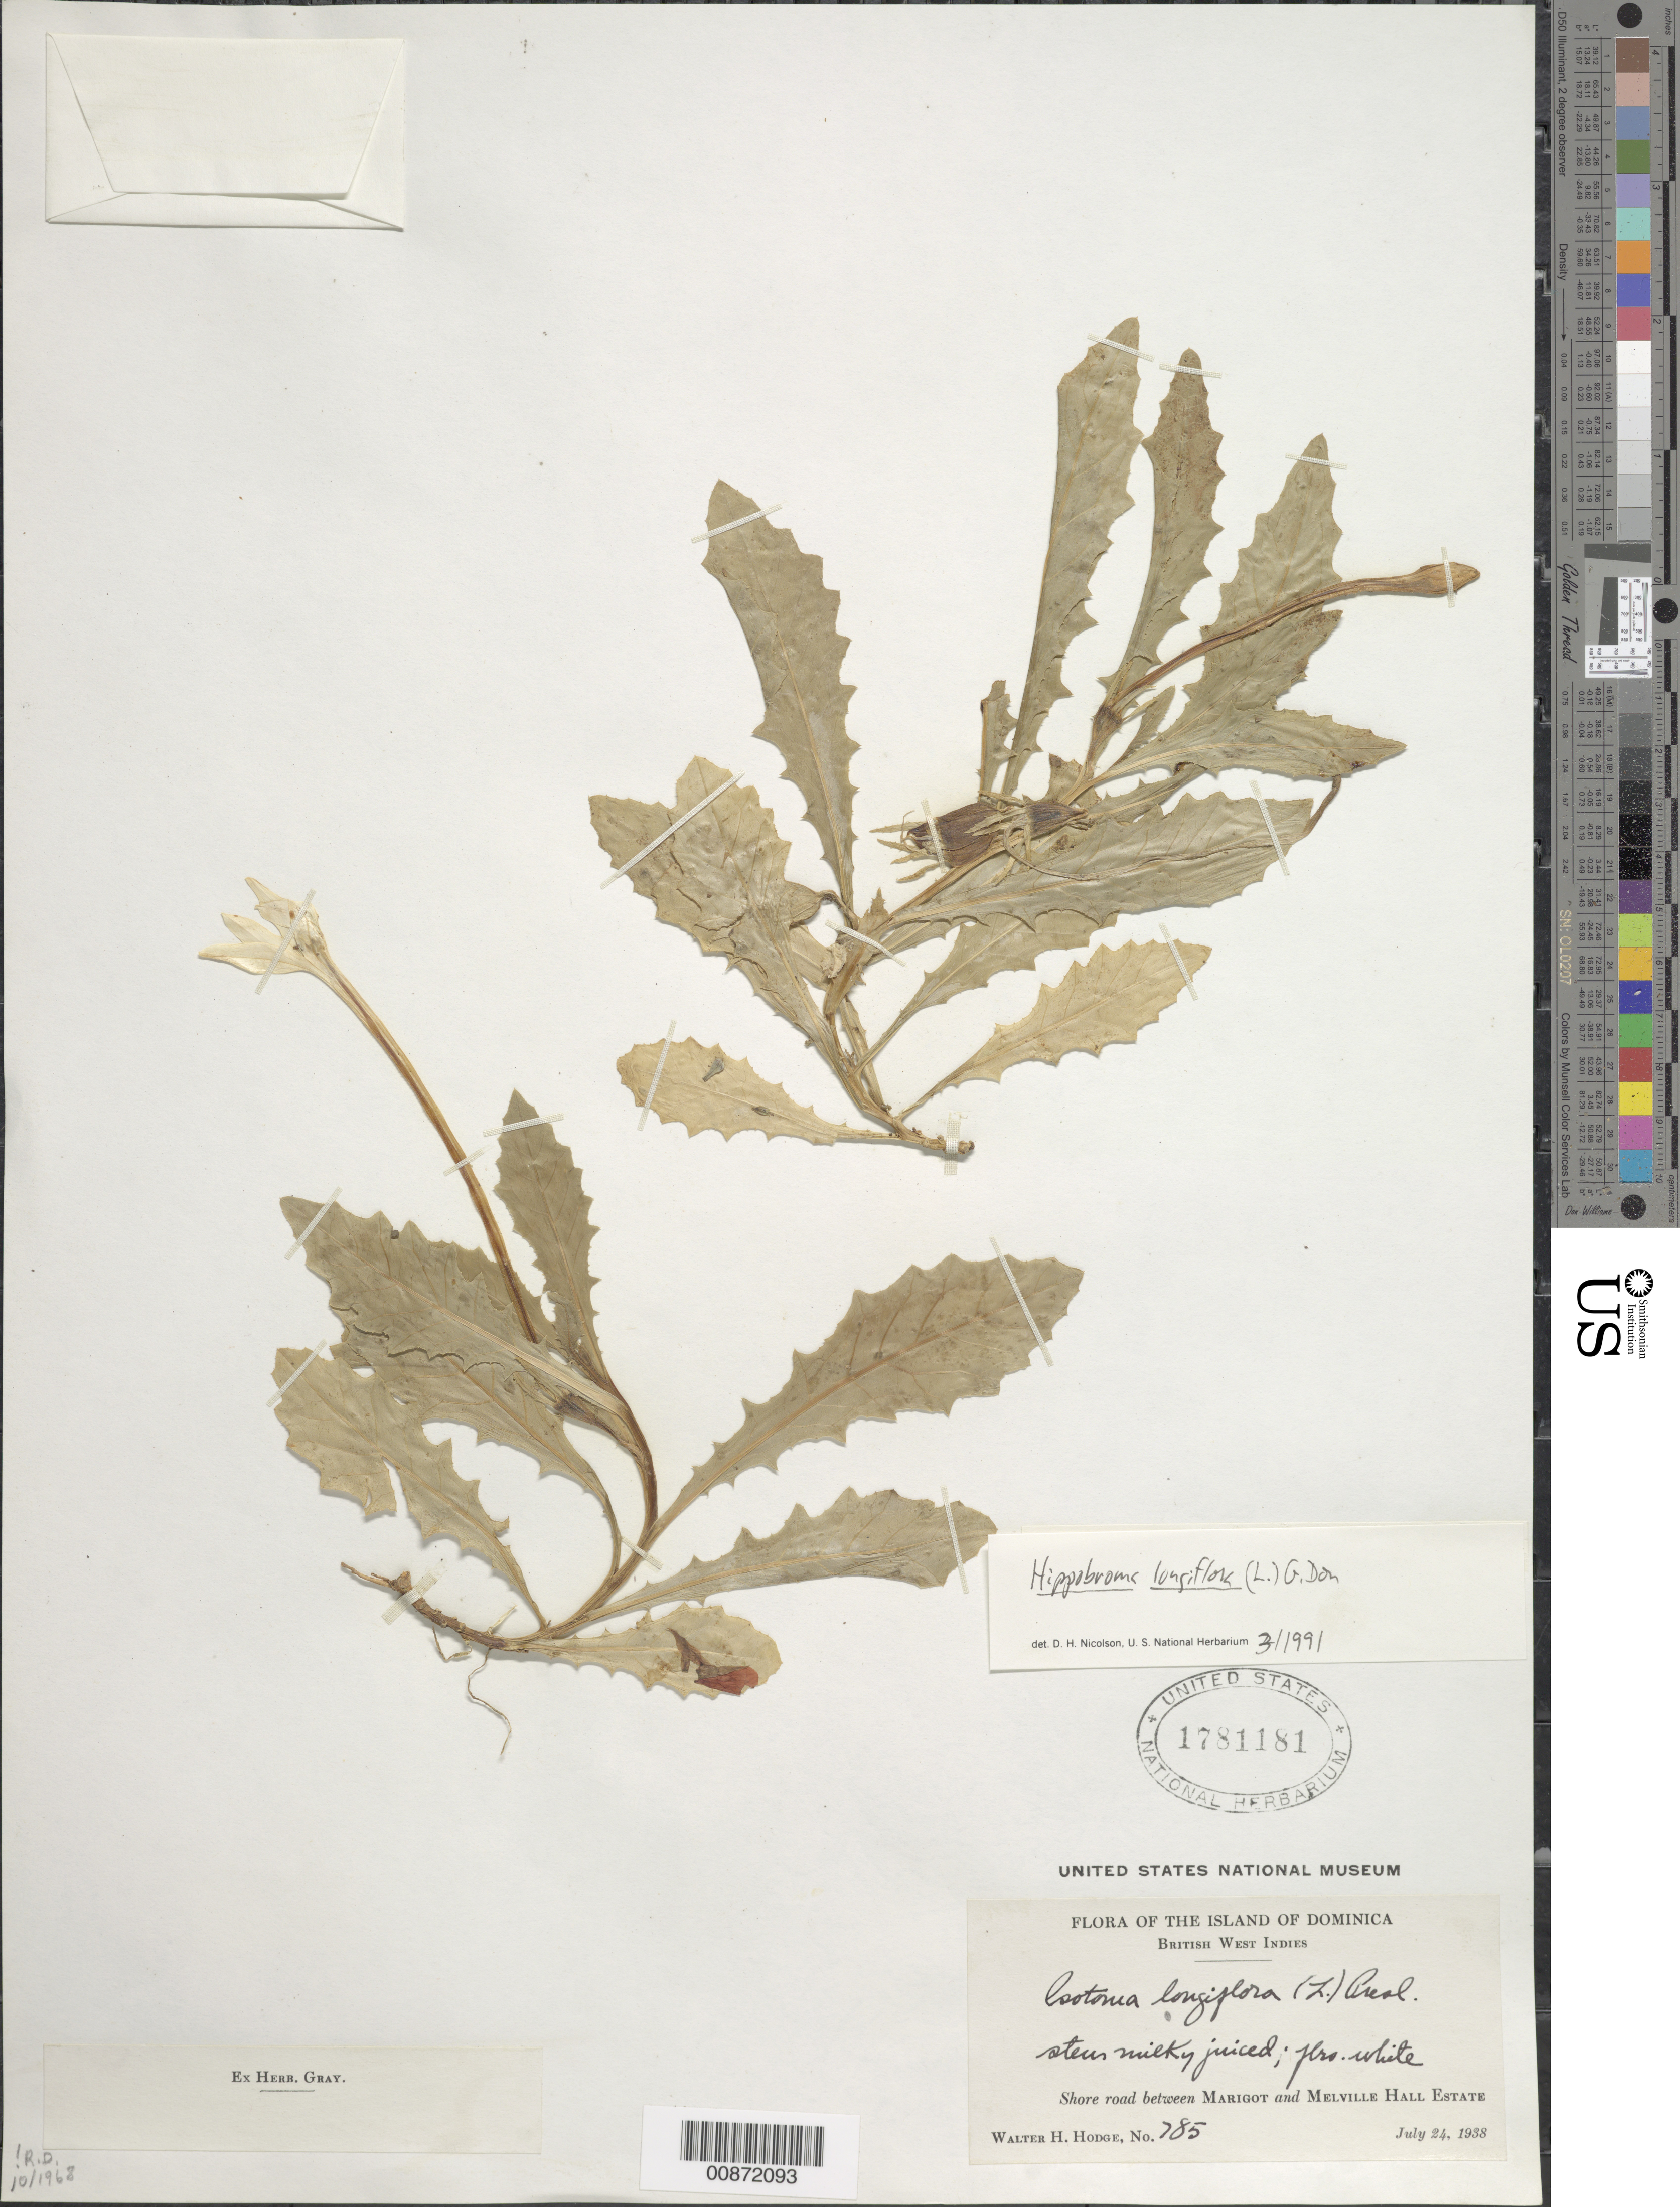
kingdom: Plantae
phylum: Tracheophyta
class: Magnoliopsida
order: Asterales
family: Campanulaceae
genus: Hippobroma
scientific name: Hippobroma longiflora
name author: (L.) G. Don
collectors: W. Hodge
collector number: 785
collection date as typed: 24 Jul 1938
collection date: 1938-07-24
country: Dominica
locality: Road between Marigot and Melville Hall Estate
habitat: Shore road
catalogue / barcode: US 1781181